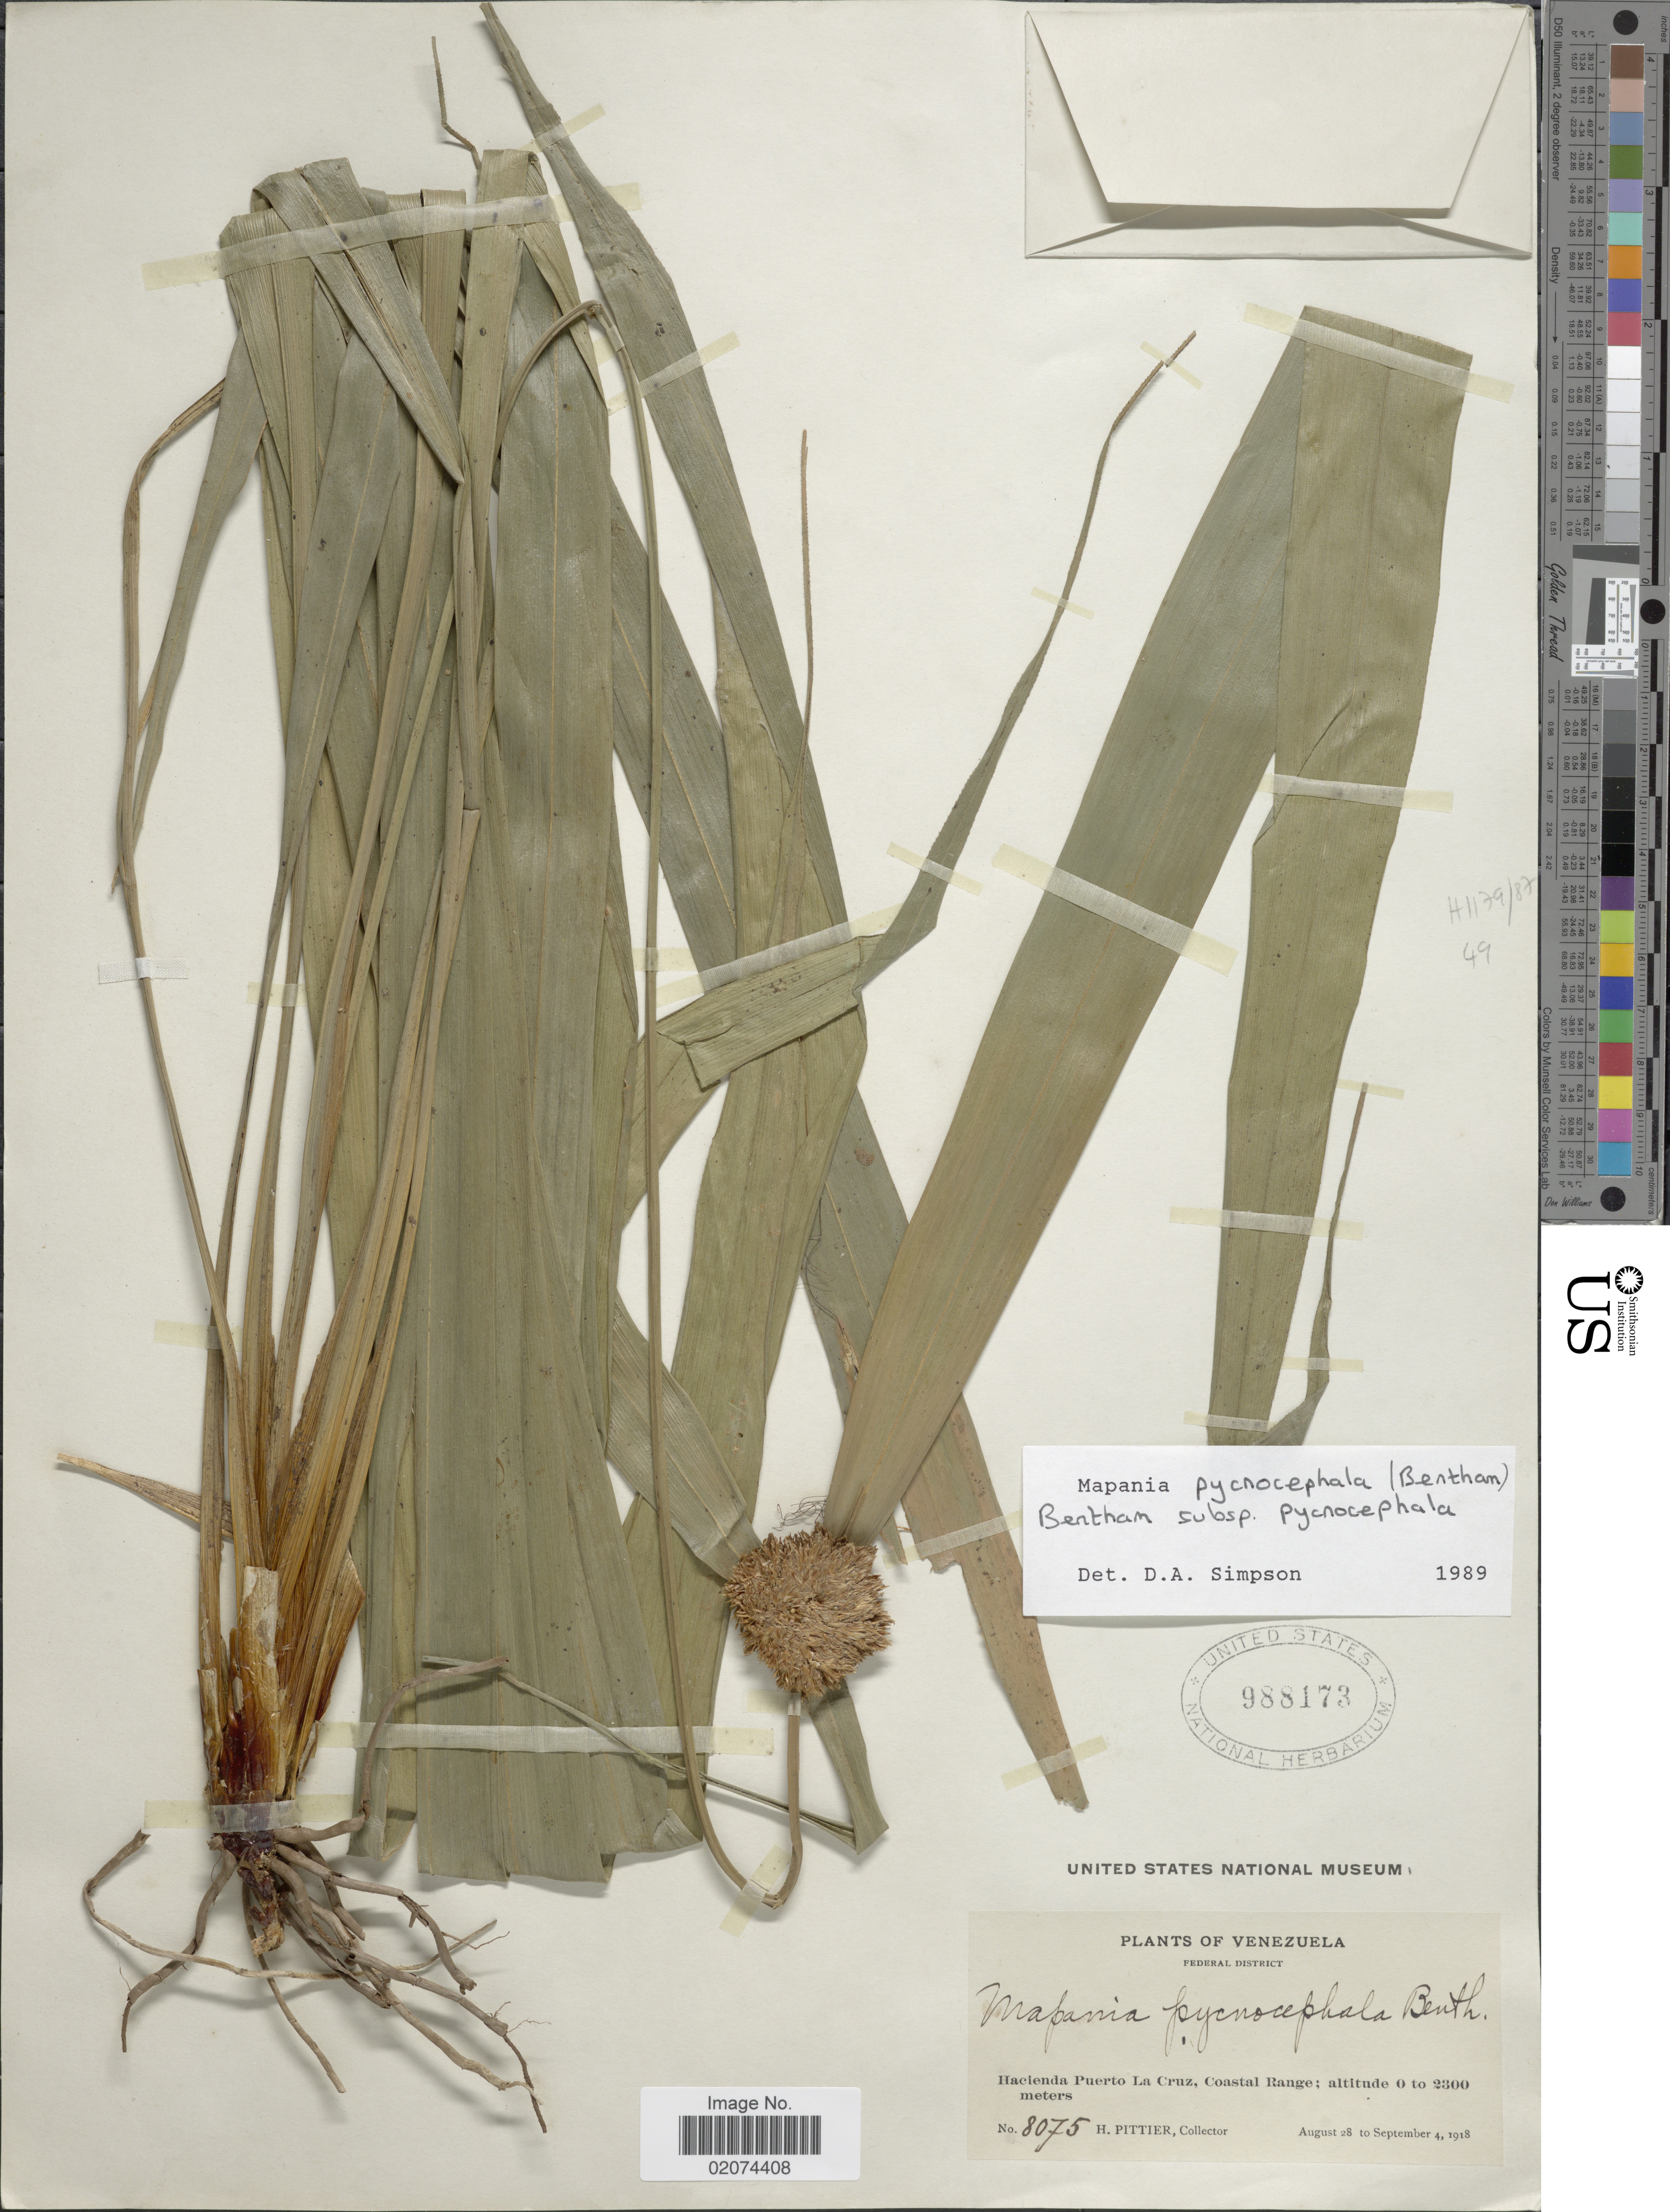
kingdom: Plantae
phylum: Tracheophyta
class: Liliopsida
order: Poales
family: Cyperaceae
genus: Mapania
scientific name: Mapania pycnocephala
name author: (Benth.) Benth.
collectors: H. F. Pittier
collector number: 8075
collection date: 1918-08-28/1918-09-04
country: Venezuela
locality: Federal District. Hacienda Puerto La Cruz, Coastal Range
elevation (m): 0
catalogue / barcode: US 988173